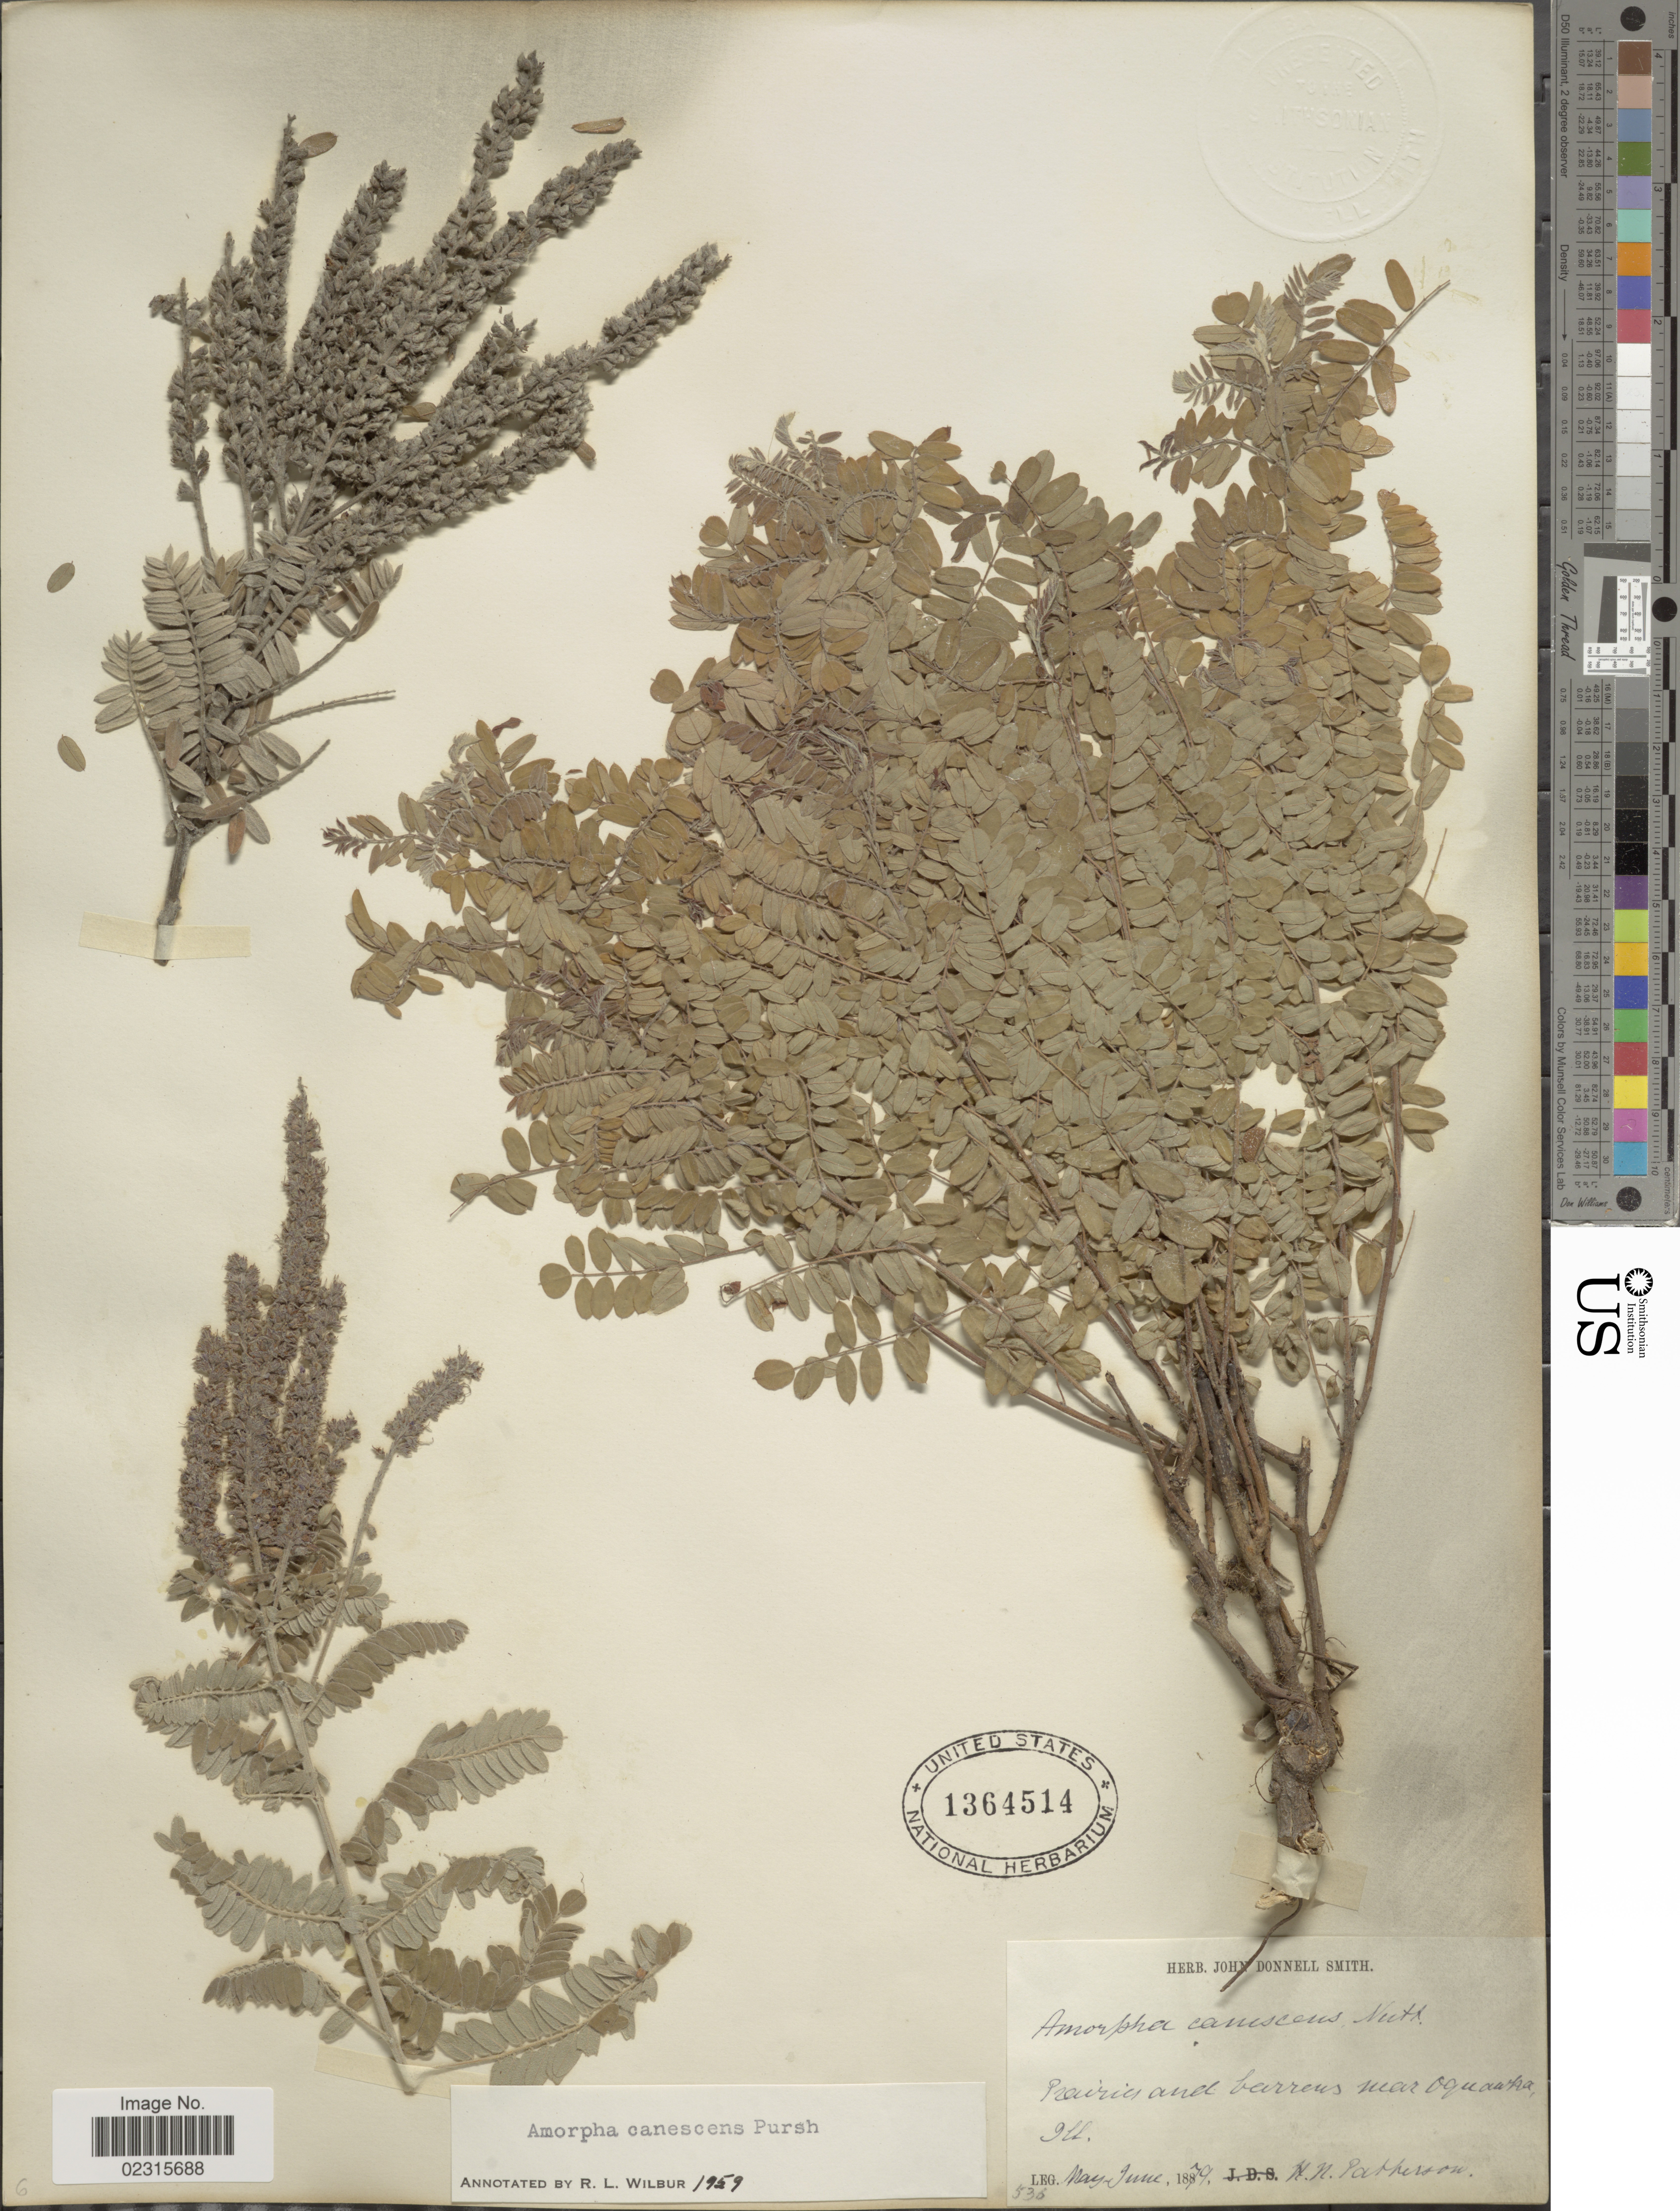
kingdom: Plantae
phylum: Tracheophyta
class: Magnoliopsida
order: Fabales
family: Fabaceae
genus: Amorpha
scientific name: Amorpha canescens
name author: Pursh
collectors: H. N. Patterson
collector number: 536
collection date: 1879-05/1879-06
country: United States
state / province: Illinois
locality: Prairies and barrens near Oquatra., Ill.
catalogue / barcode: US 1364514